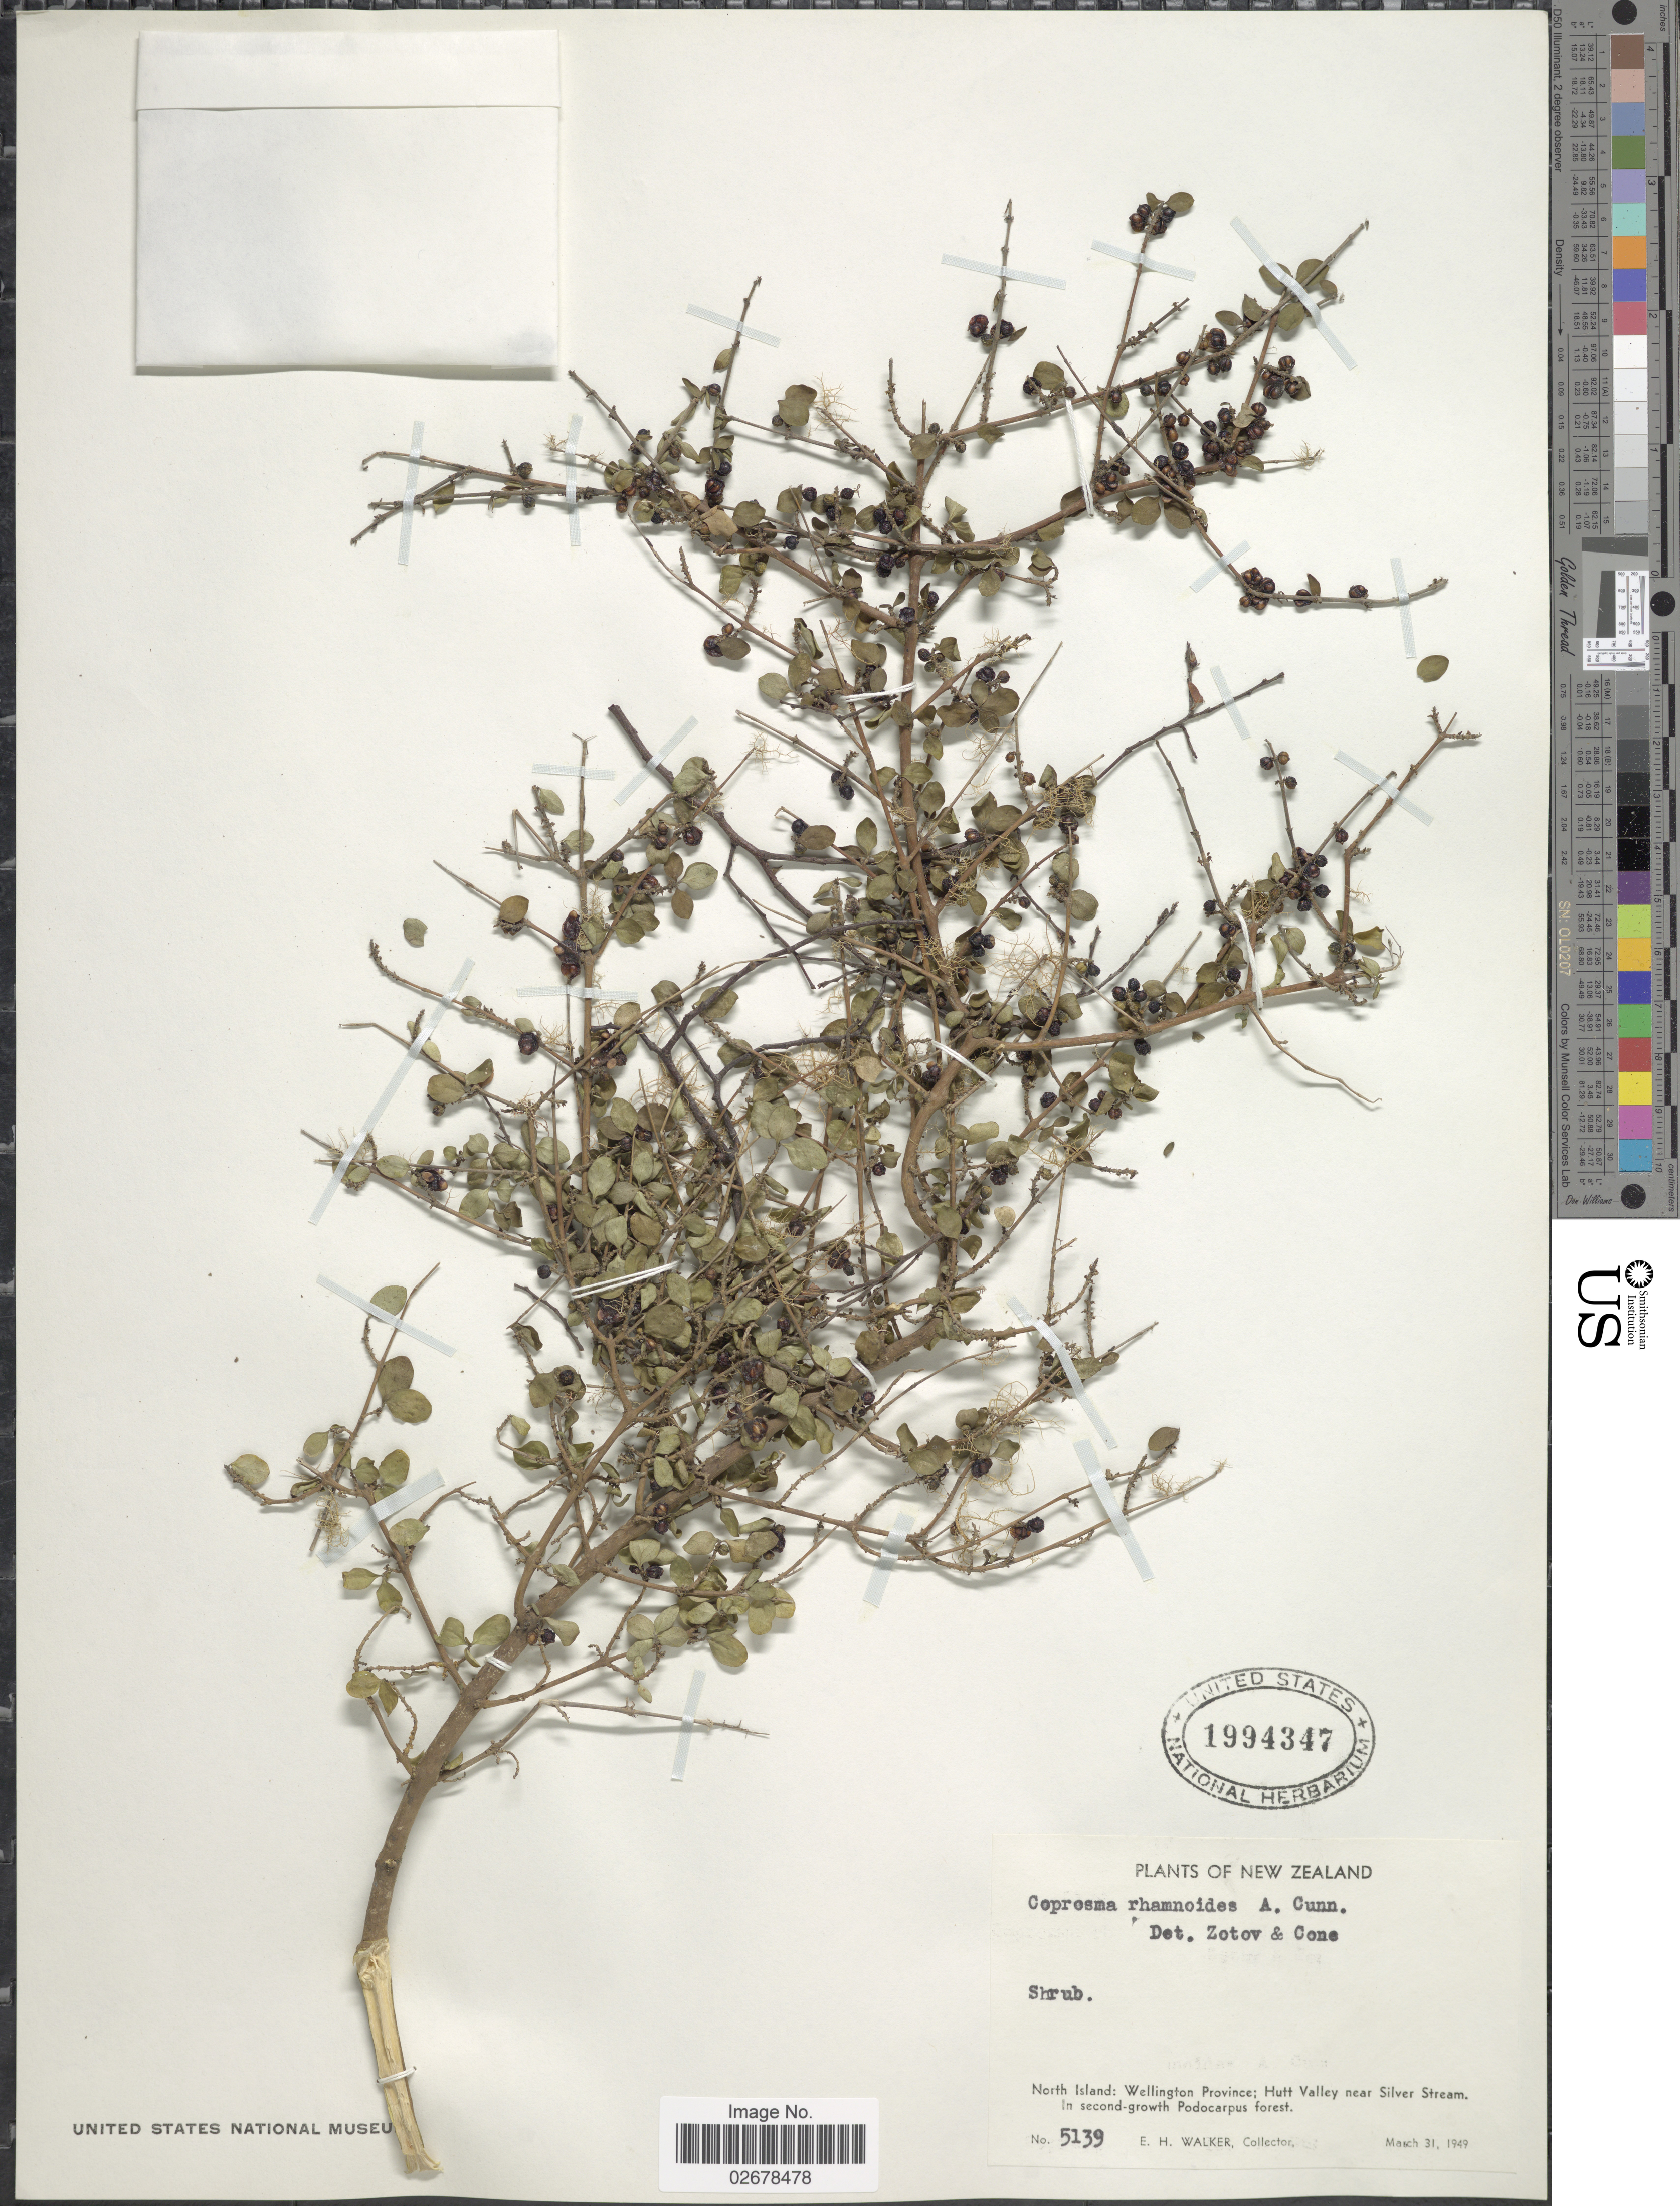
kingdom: Plantae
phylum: Tracheophyta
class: Magnoliopsida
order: Gentianales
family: Rubiaceae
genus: Coprosma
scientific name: Coprosma rhamnoides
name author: A. Cunn.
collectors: E. H. Walker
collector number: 5139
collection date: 1949-03-31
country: New Zealand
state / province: Wellington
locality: North Island; Hutt Valley near Silver Stream.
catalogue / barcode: US 1994347